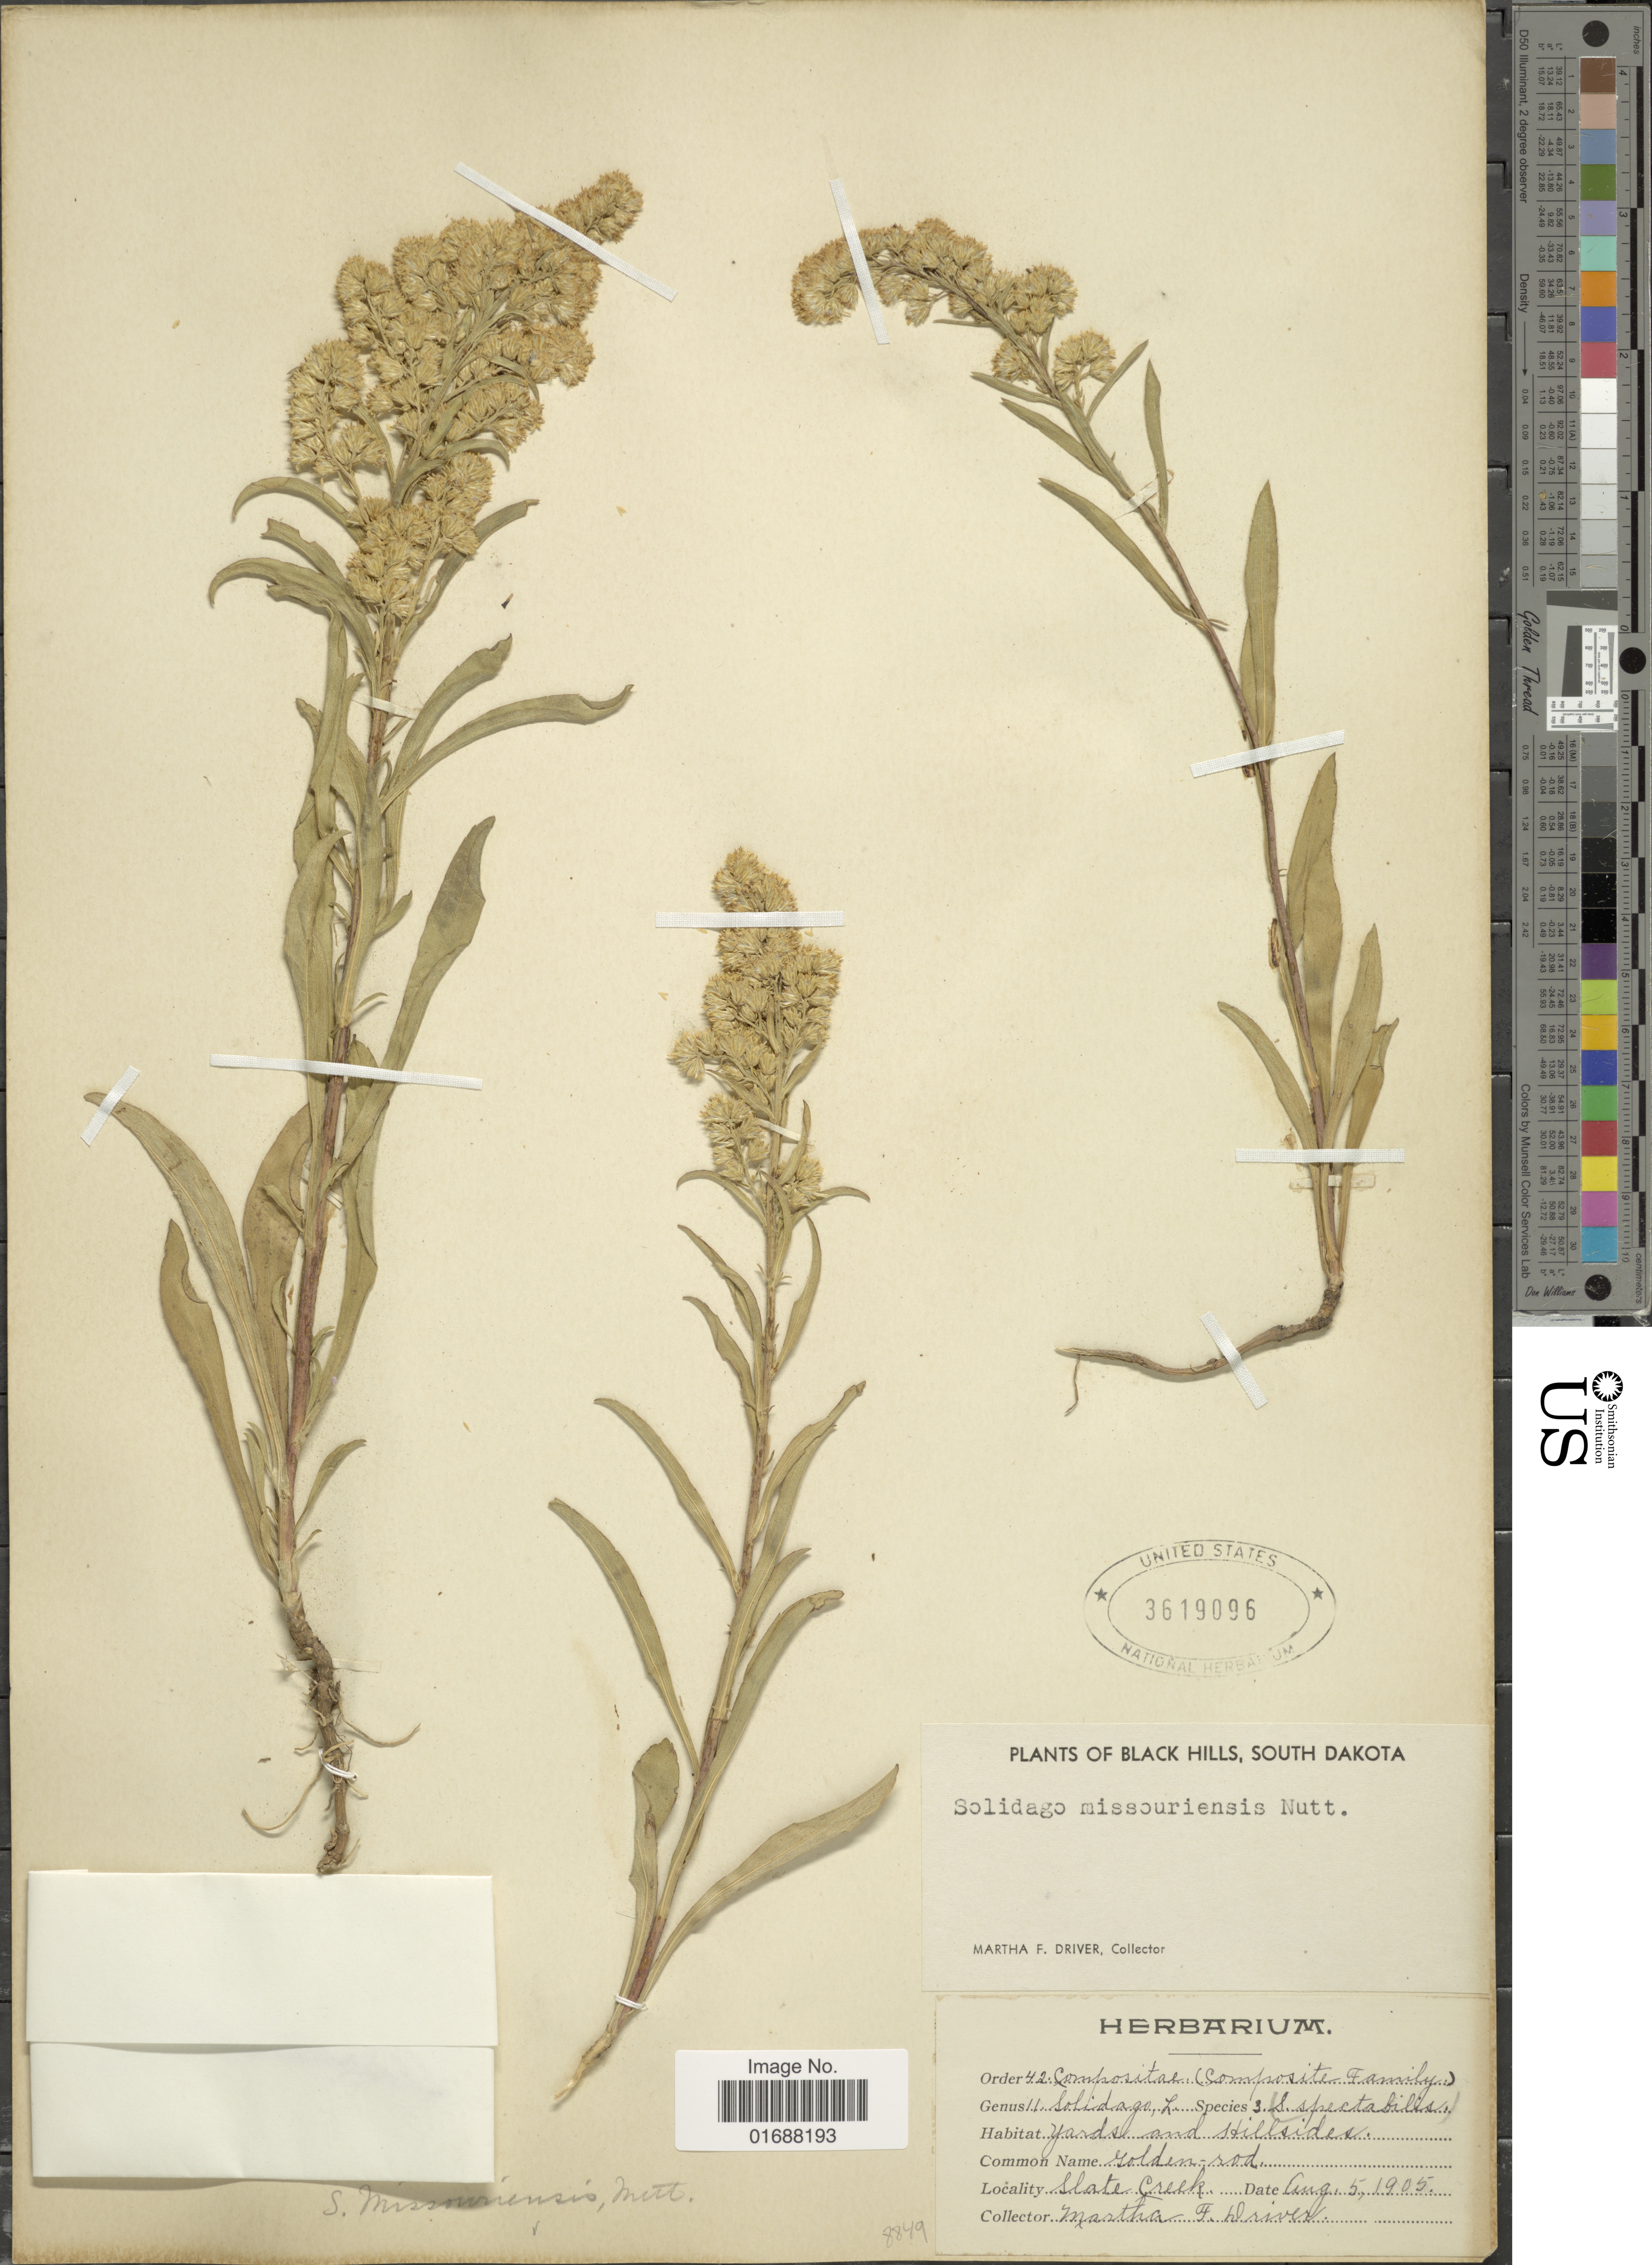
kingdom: Plantae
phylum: Tracheophyta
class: Magnoliopsida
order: Asterales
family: Asteraceae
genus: Solidago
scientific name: Solidago missouriensis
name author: Nutt.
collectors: M. Driver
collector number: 42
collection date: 1905-08-05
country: United States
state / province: South Dakota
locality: State Creek,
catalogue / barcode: US 3619096